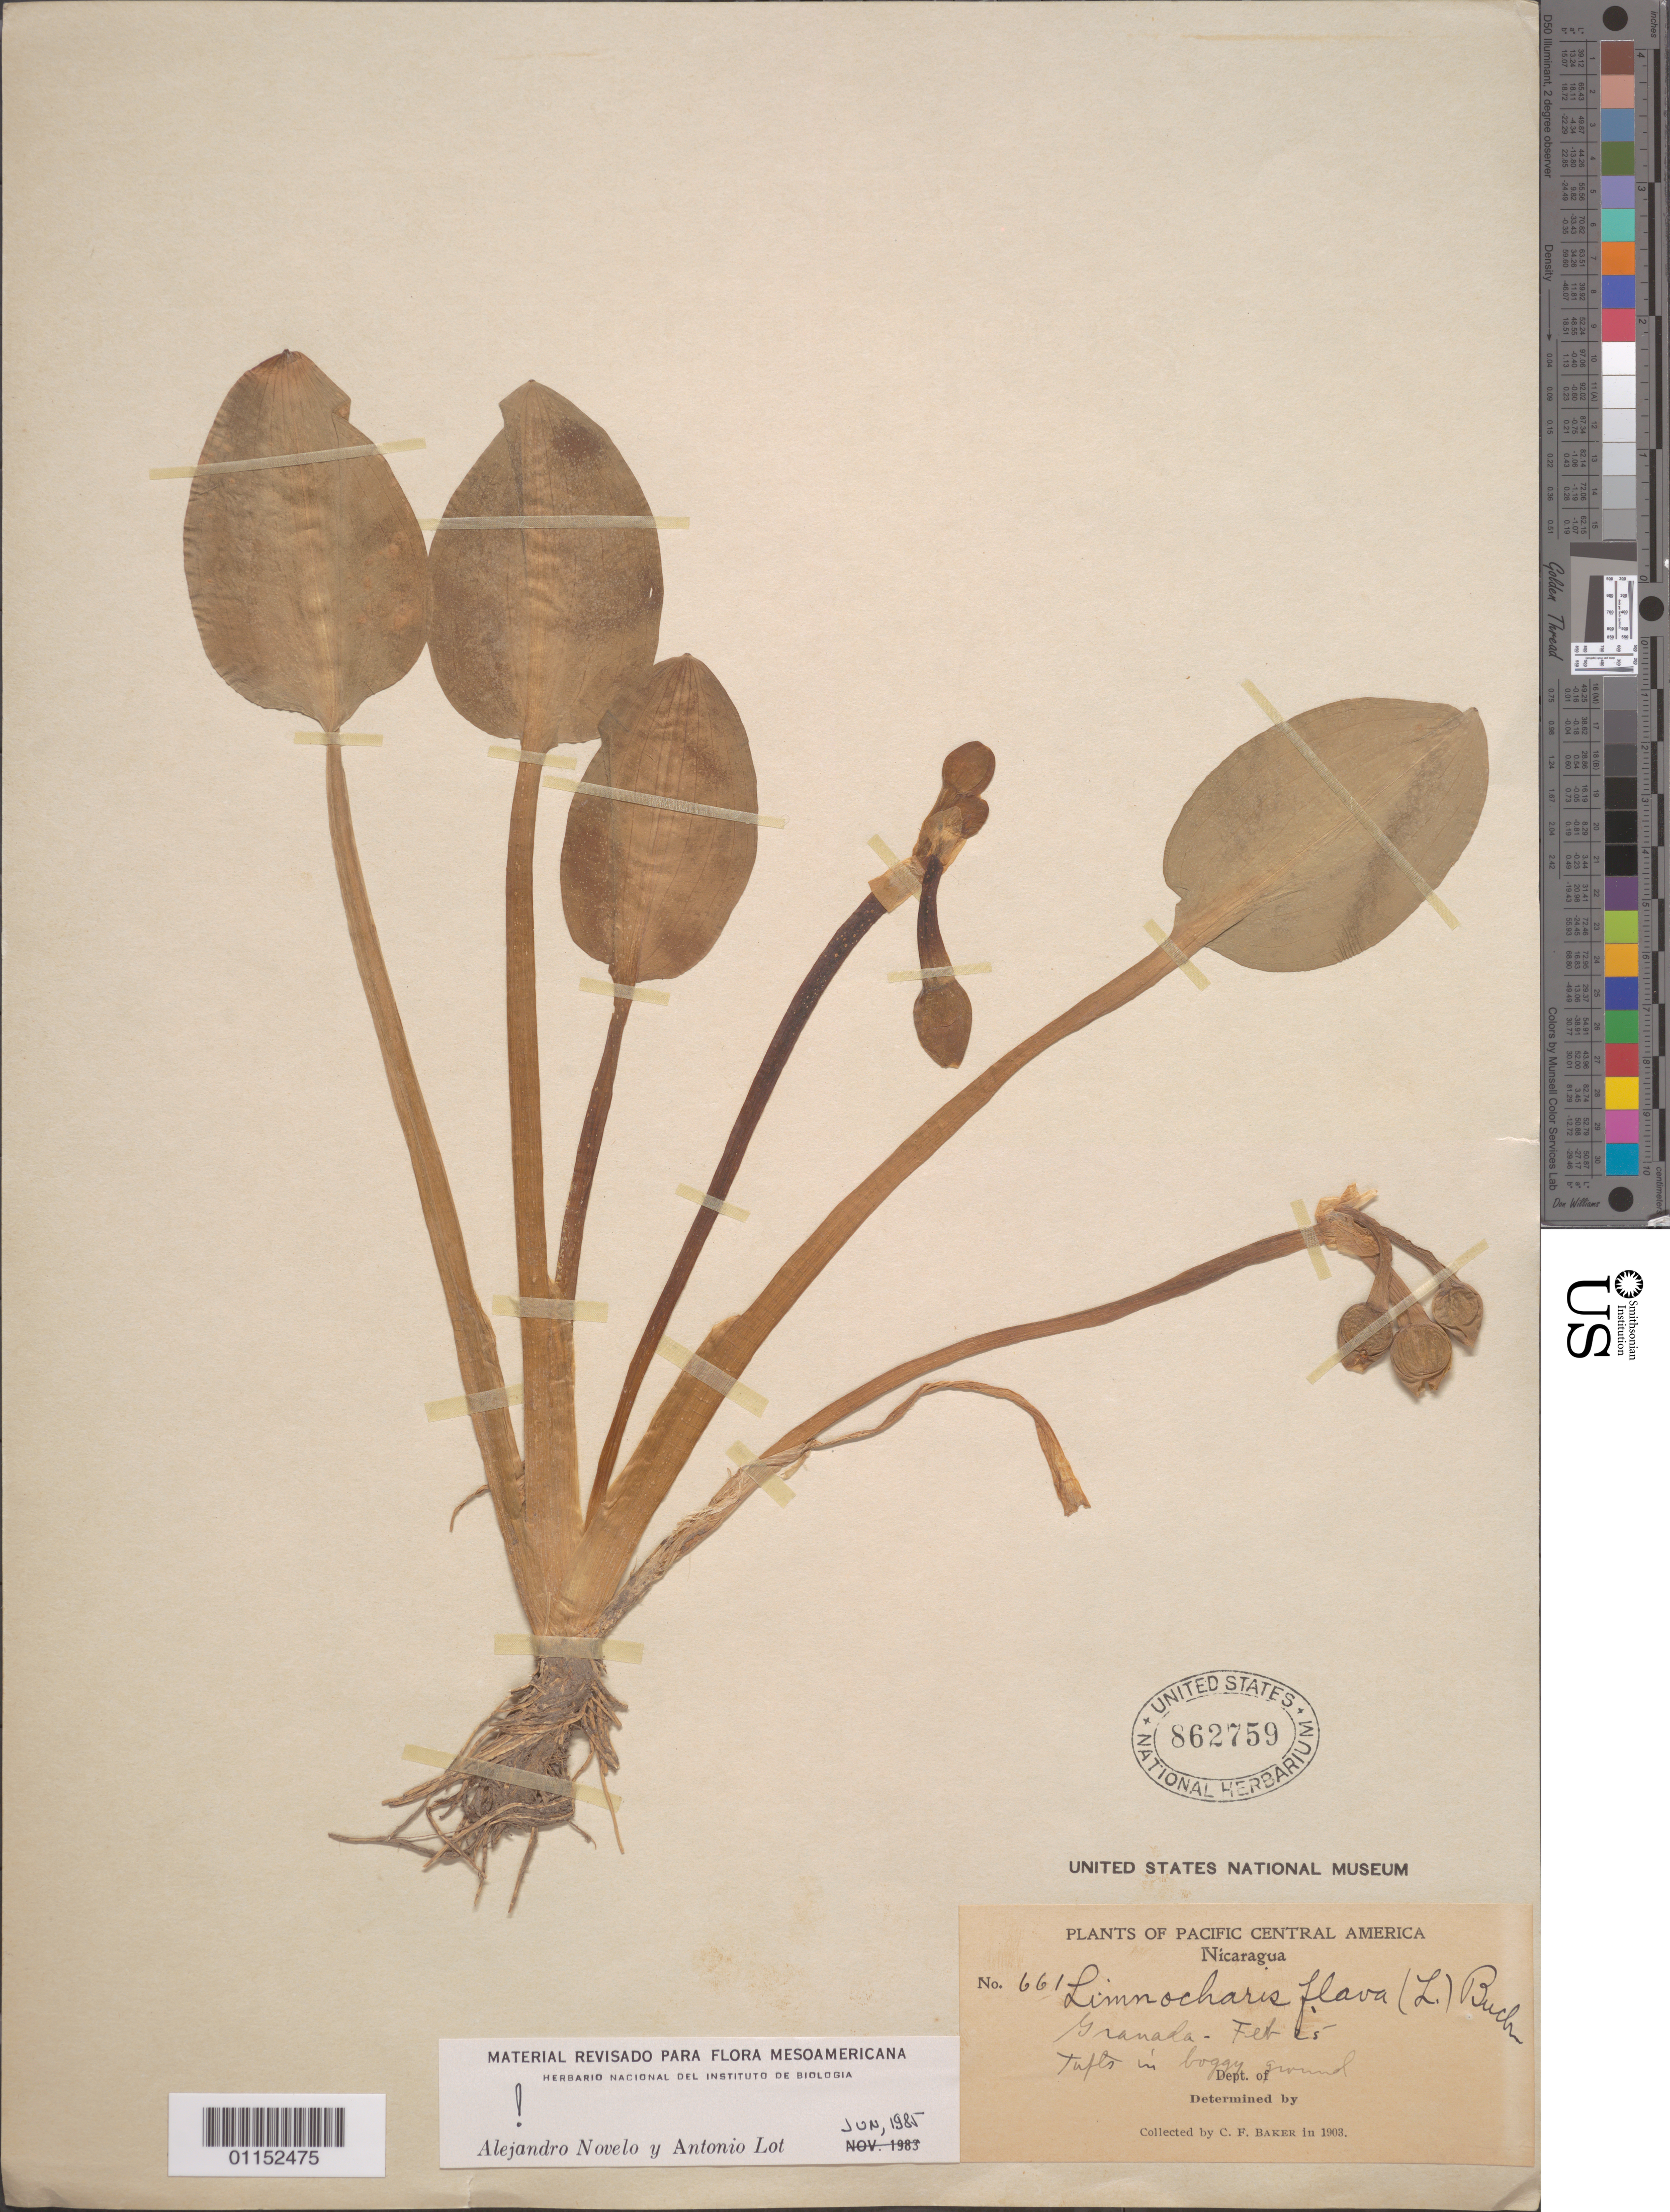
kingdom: Plantae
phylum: Tracheophyta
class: Liliopsida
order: Alismatales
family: Alismataceae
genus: Limnocharis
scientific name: Limnocharis flava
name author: (L.) Buchenau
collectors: C. F. Baker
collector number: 661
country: Nicaragua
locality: Granada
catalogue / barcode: US 862759